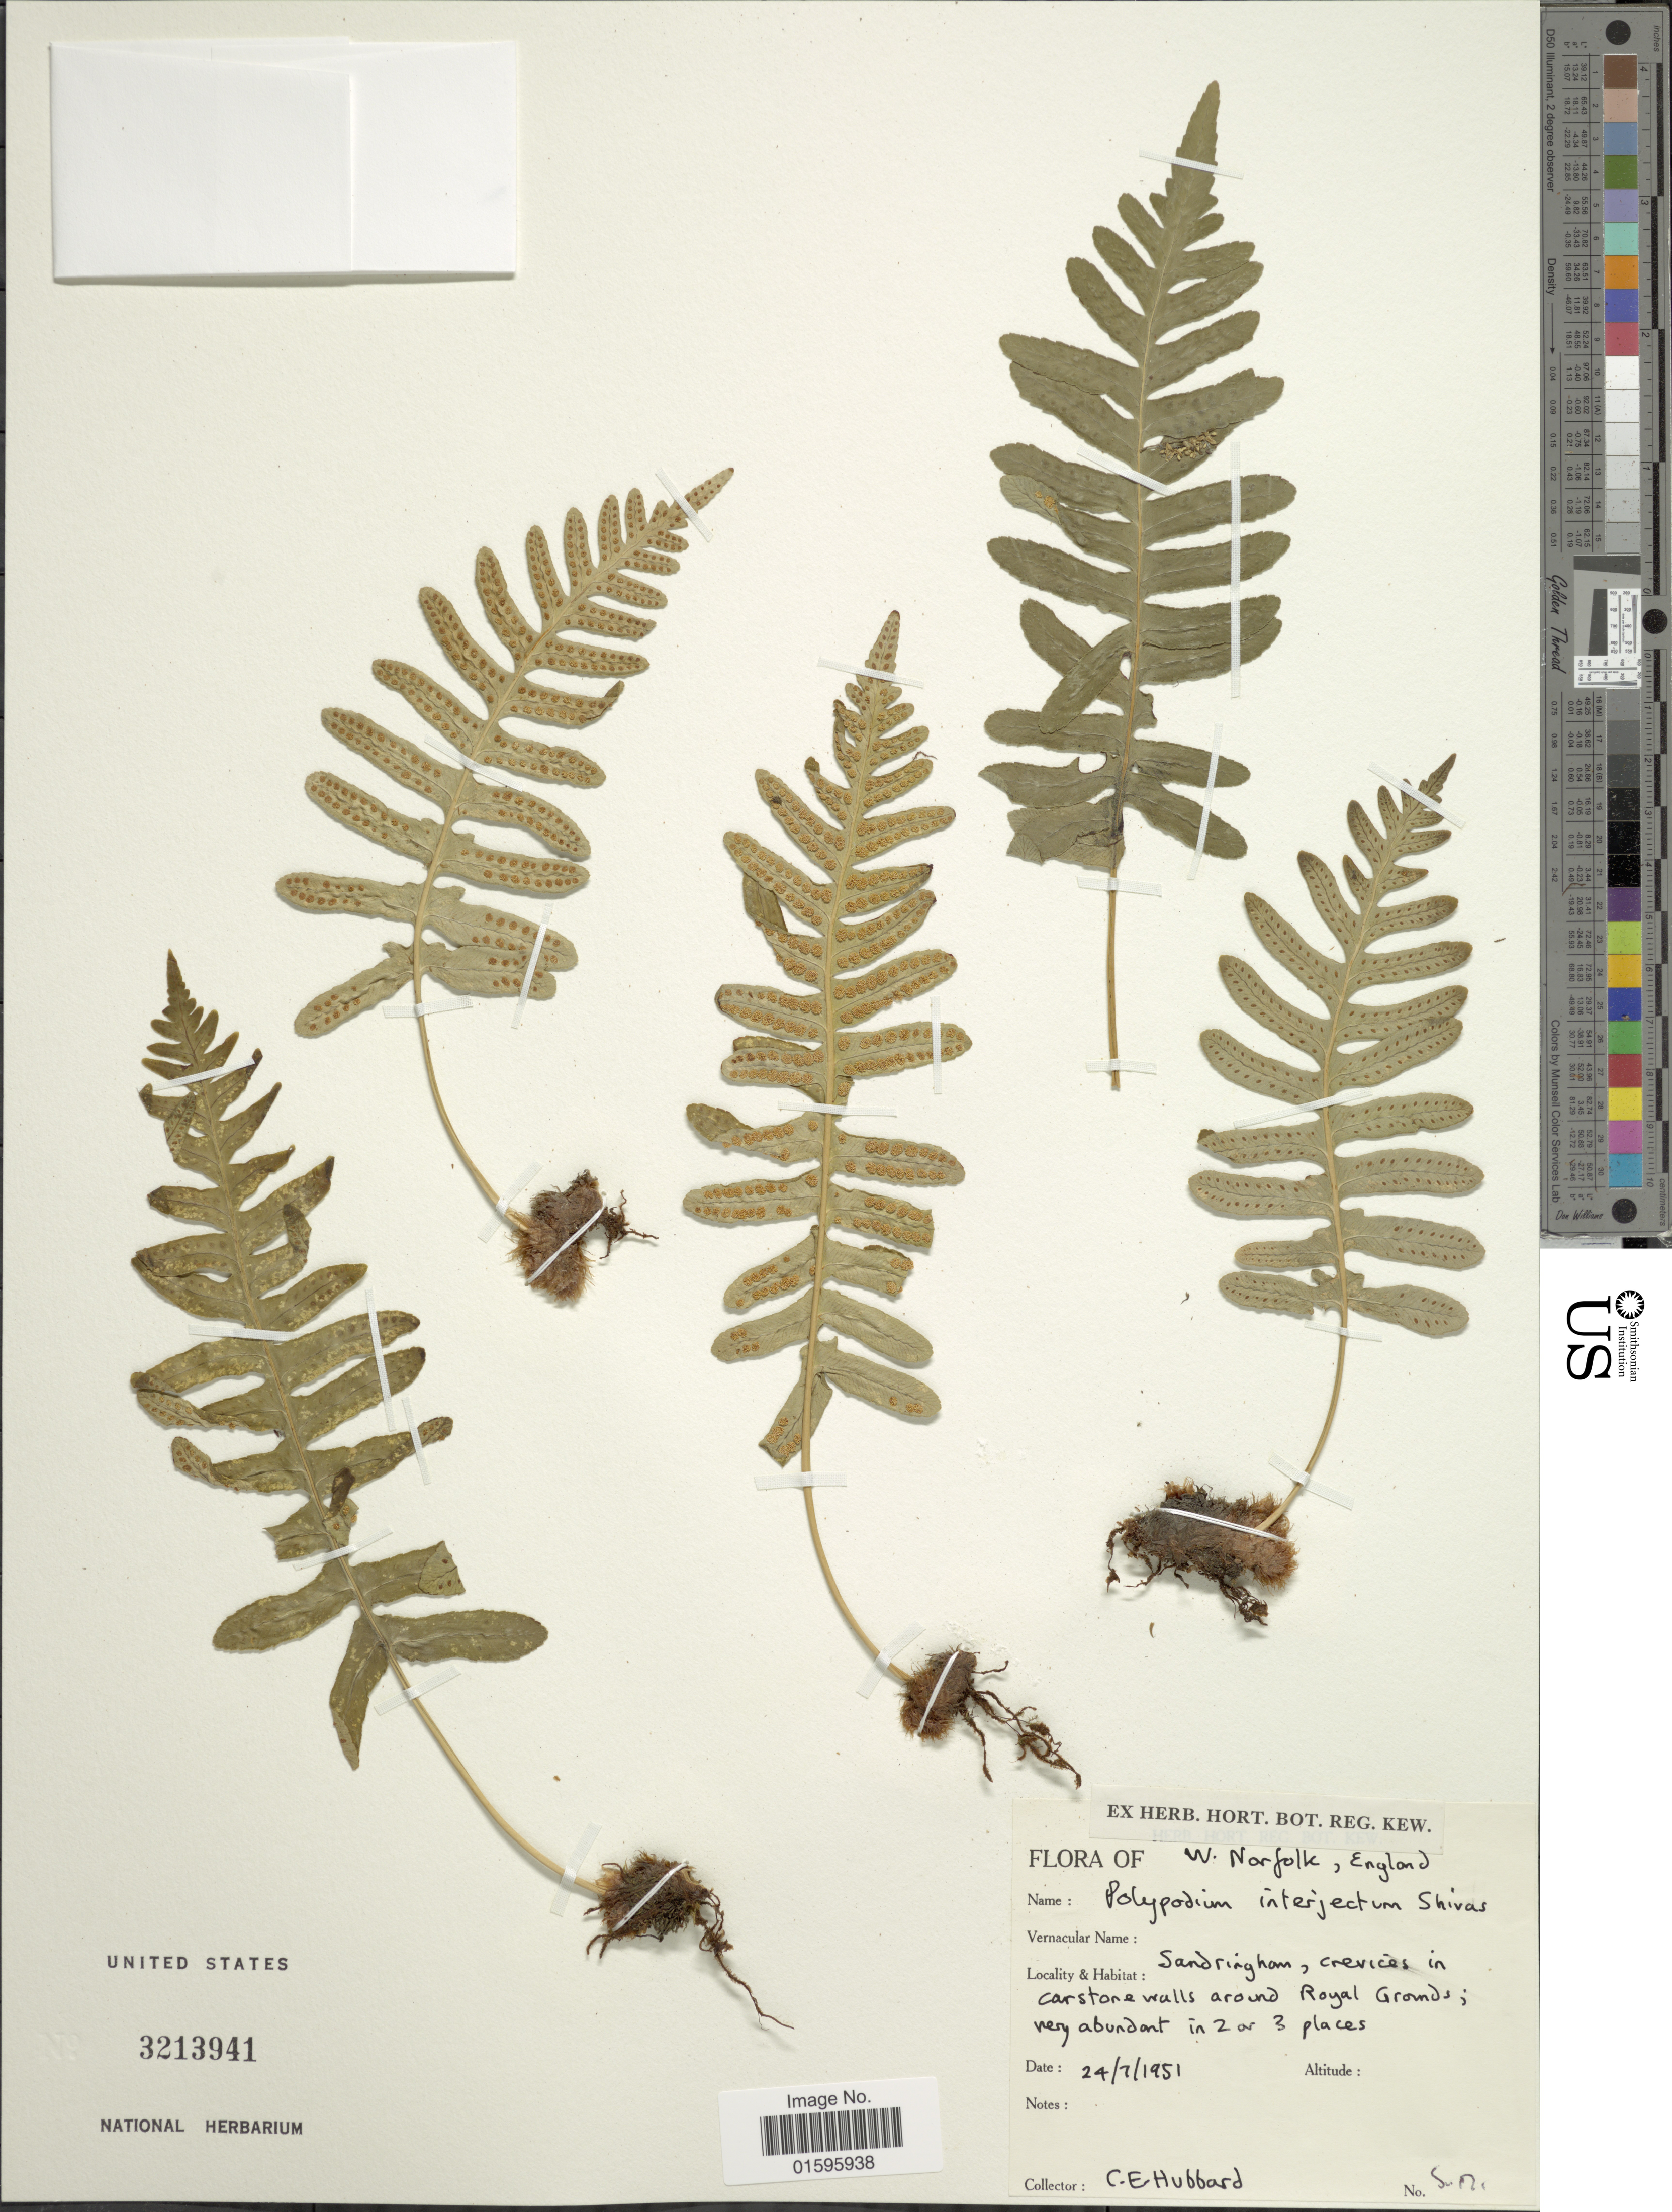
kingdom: Plantae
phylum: Tracheophyta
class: Polypodiopsida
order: Polypodiales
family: Polypodiaceae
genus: Polypodium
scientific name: Polypodium interjectum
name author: Shivas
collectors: C. E. Hubbard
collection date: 1951-07-24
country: United Kingdom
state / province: England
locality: W. Norfolk, England, Sandringham, in carstone walls around Royal Grounds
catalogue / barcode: US 3213941